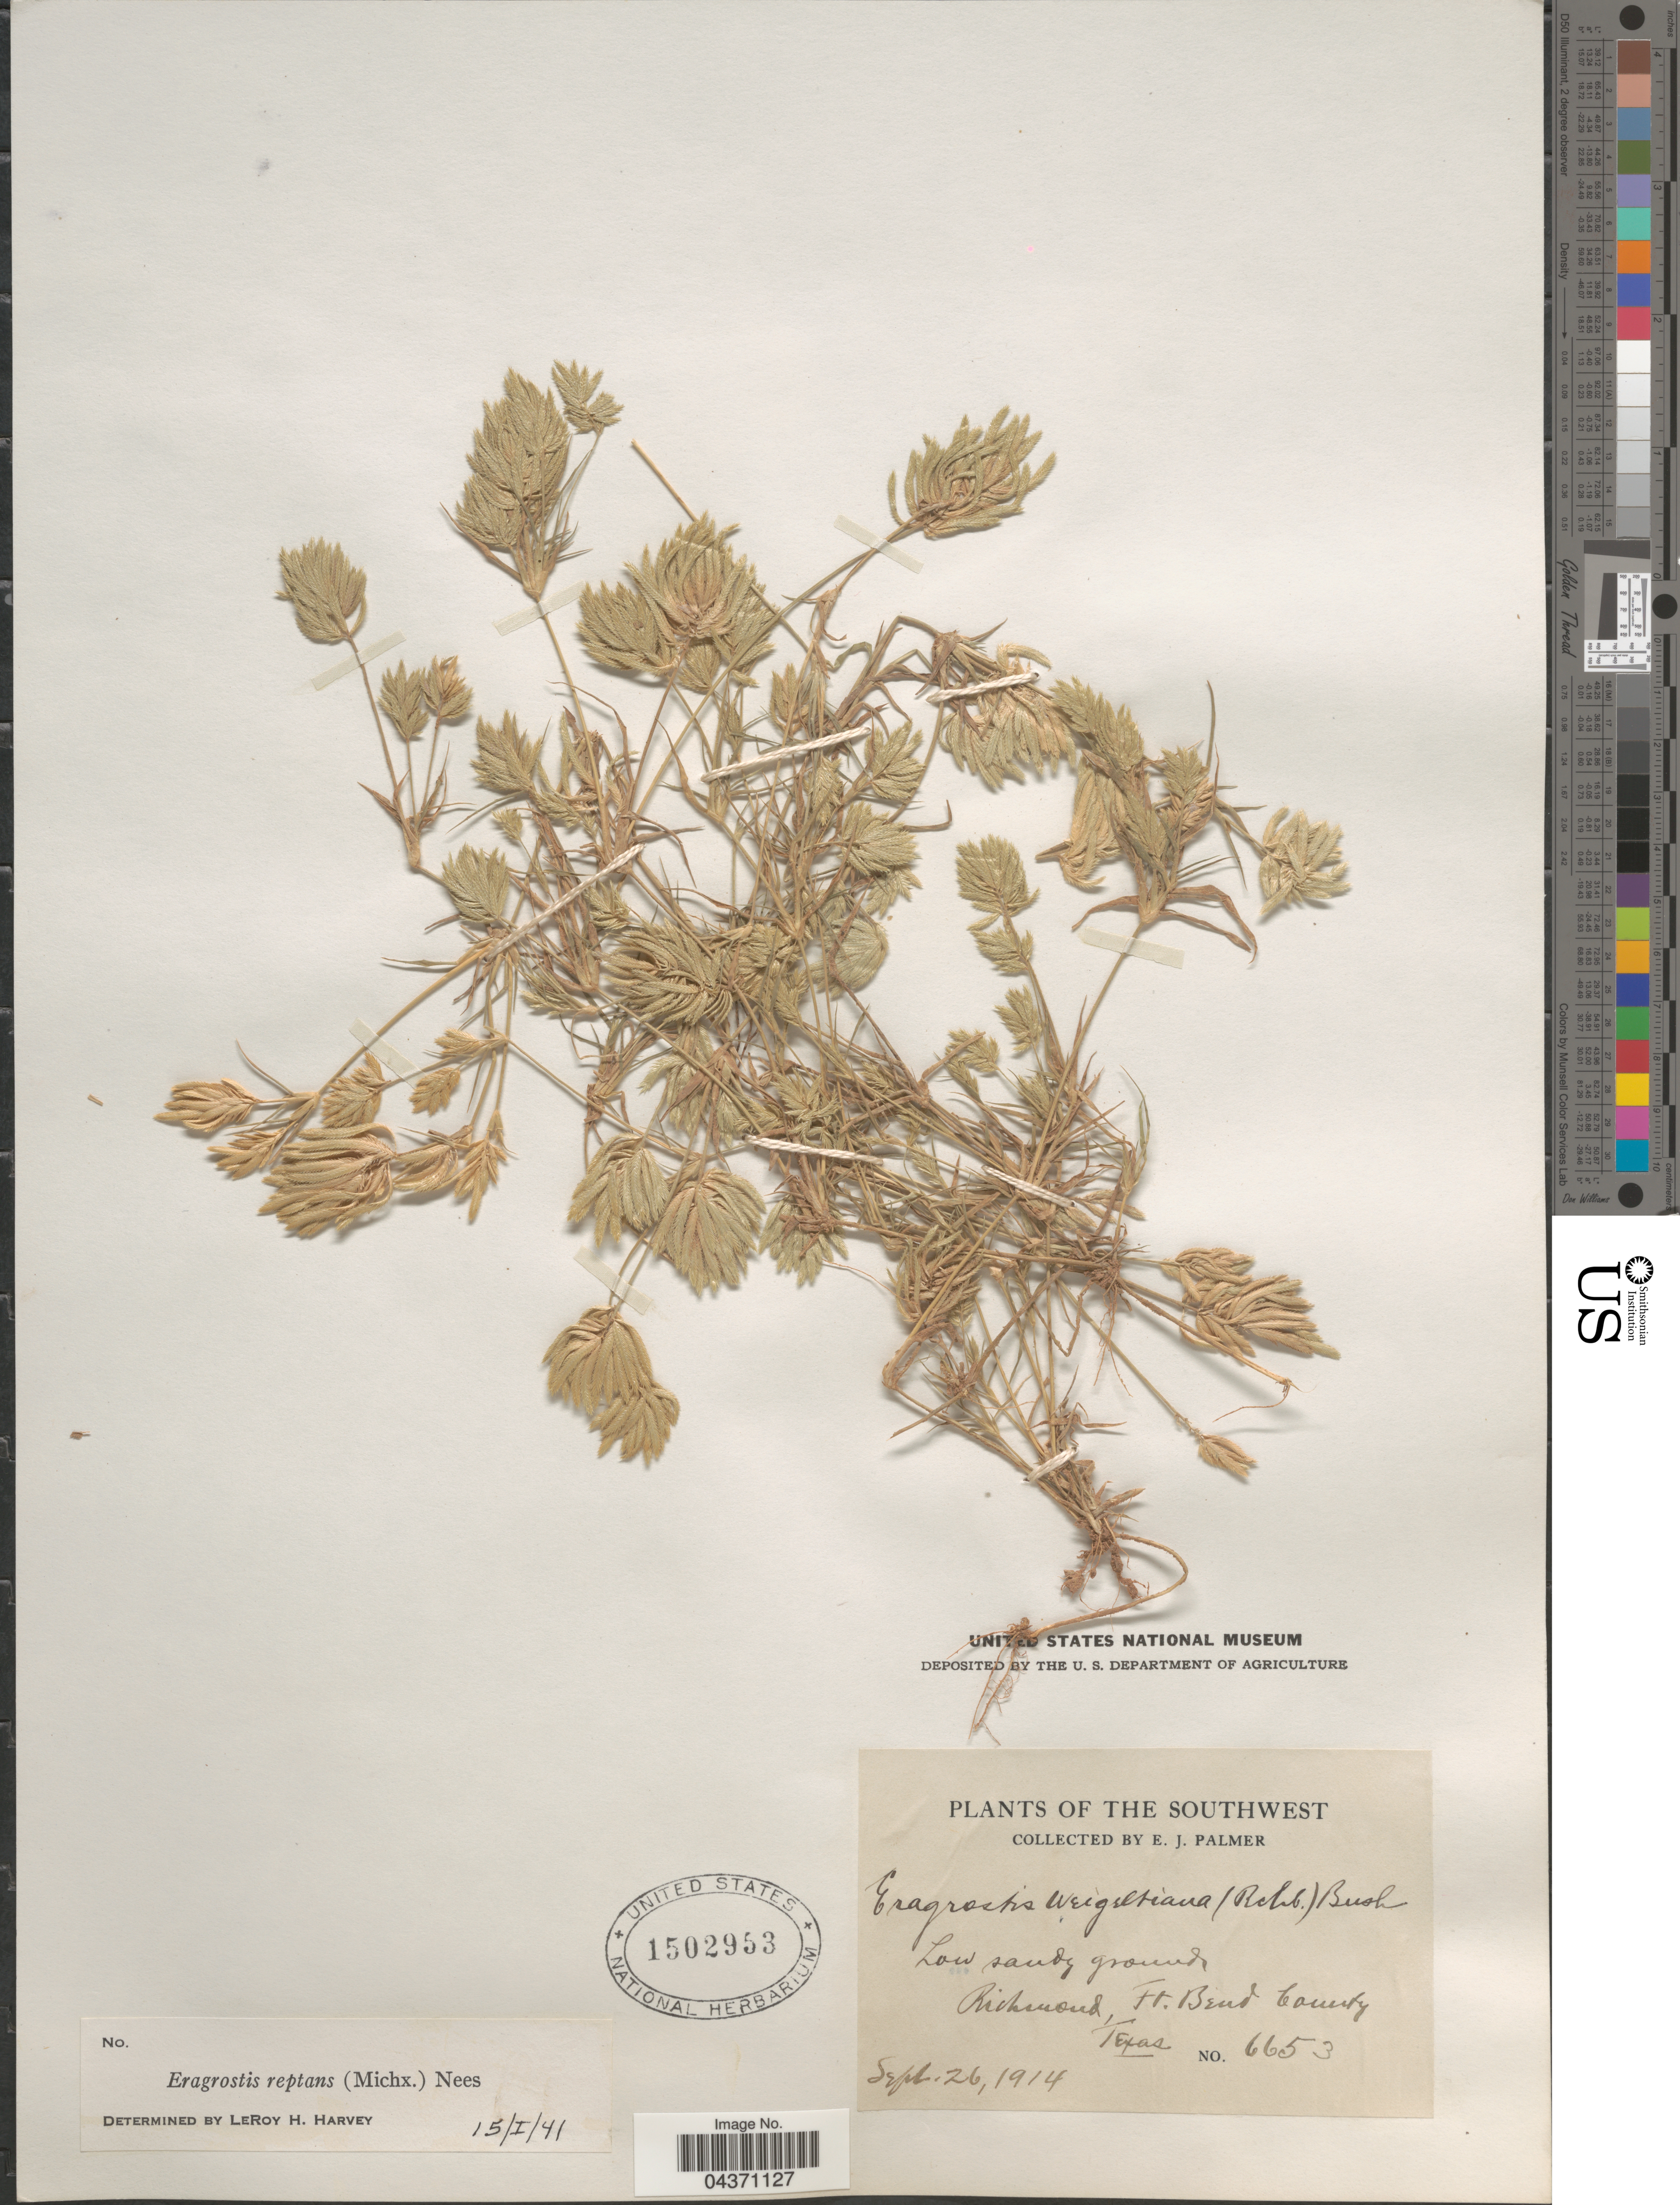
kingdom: Plantae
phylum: Tracheophyta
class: Liliopsida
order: Poales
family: Poaceae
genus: Eragrostis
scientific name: Eragrostis reptans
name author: (Michx.) Nees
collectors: E. J. Palmer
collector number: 6653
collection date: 1914-09-26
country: United States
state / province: Texas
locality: Southwest. Low sandy grounds. Richmond, Ft. Bend County.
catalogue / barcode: US 1502953